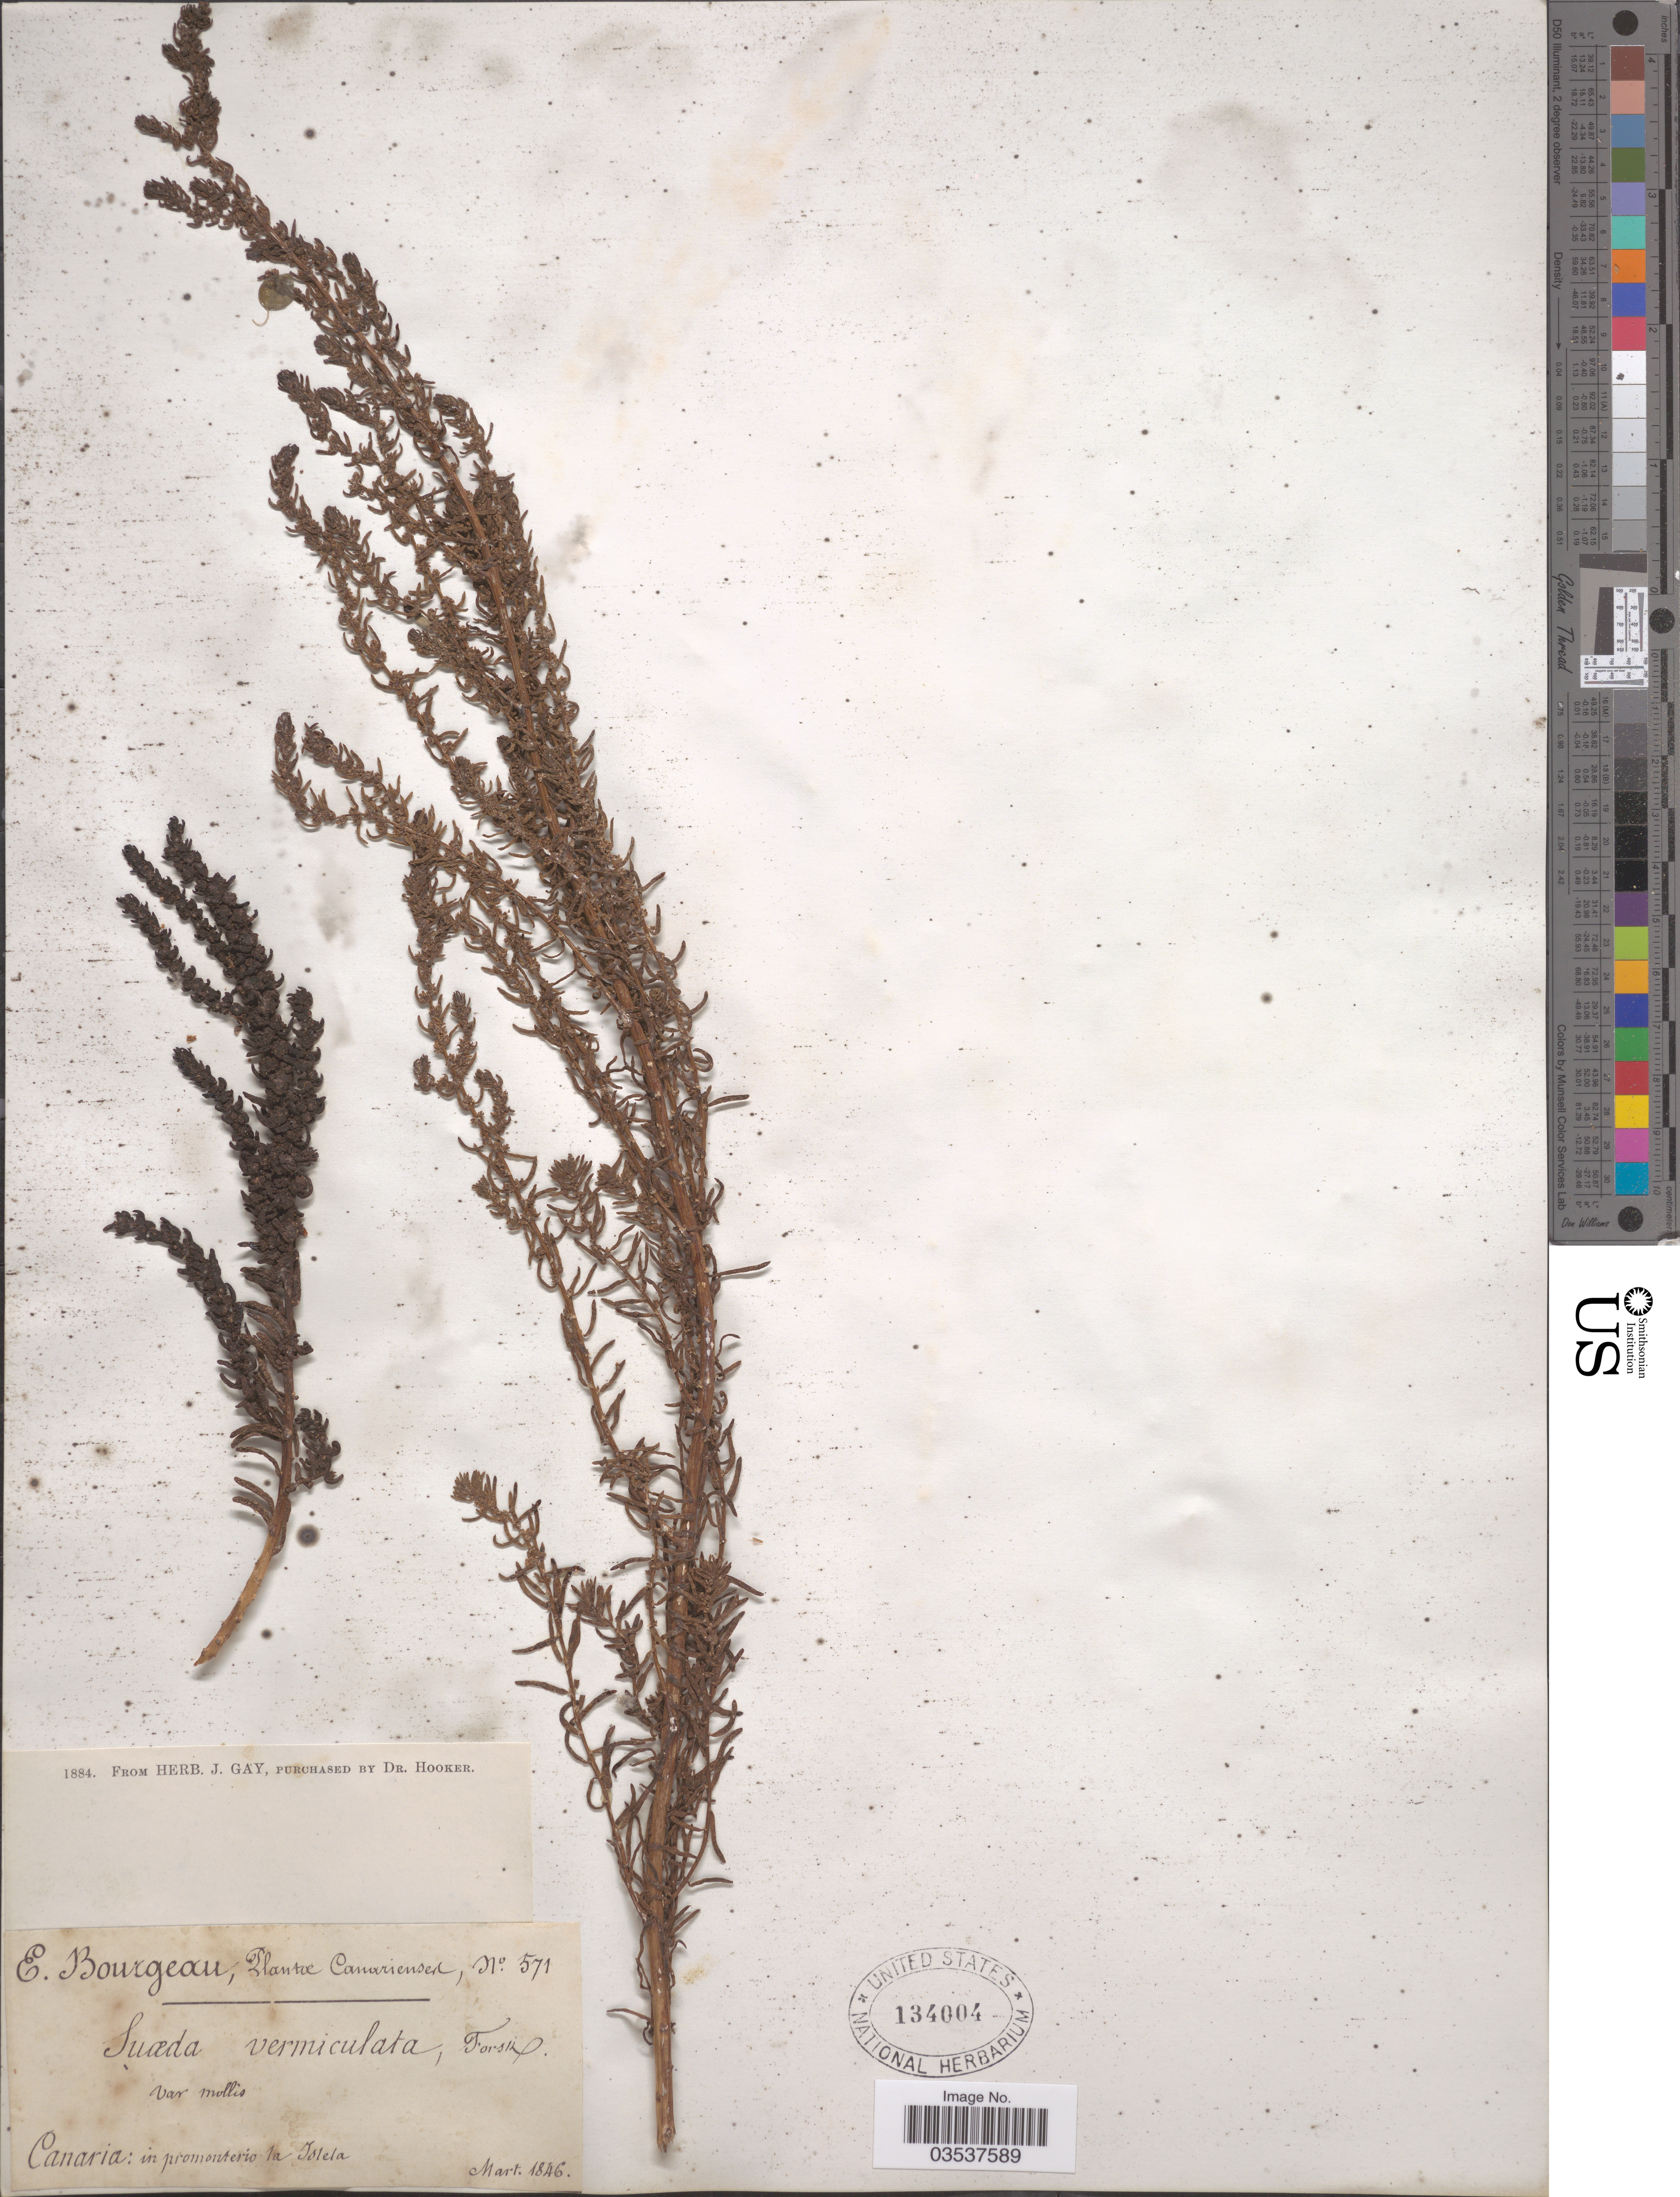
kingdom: Plantae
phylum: Tracheophyta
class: Magnoliopsida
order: Caryophyllales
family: Amaranthaceae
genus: Suaeda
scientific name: Suaeda vermiculata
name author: Forssk. ex J.F. Gmel.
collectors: E. Bourgeau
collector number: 571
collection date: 1846-03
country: Spain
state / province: Canarias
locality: Canarienses. Canaria: in promonterio la Isleta.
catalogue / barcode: US 134004